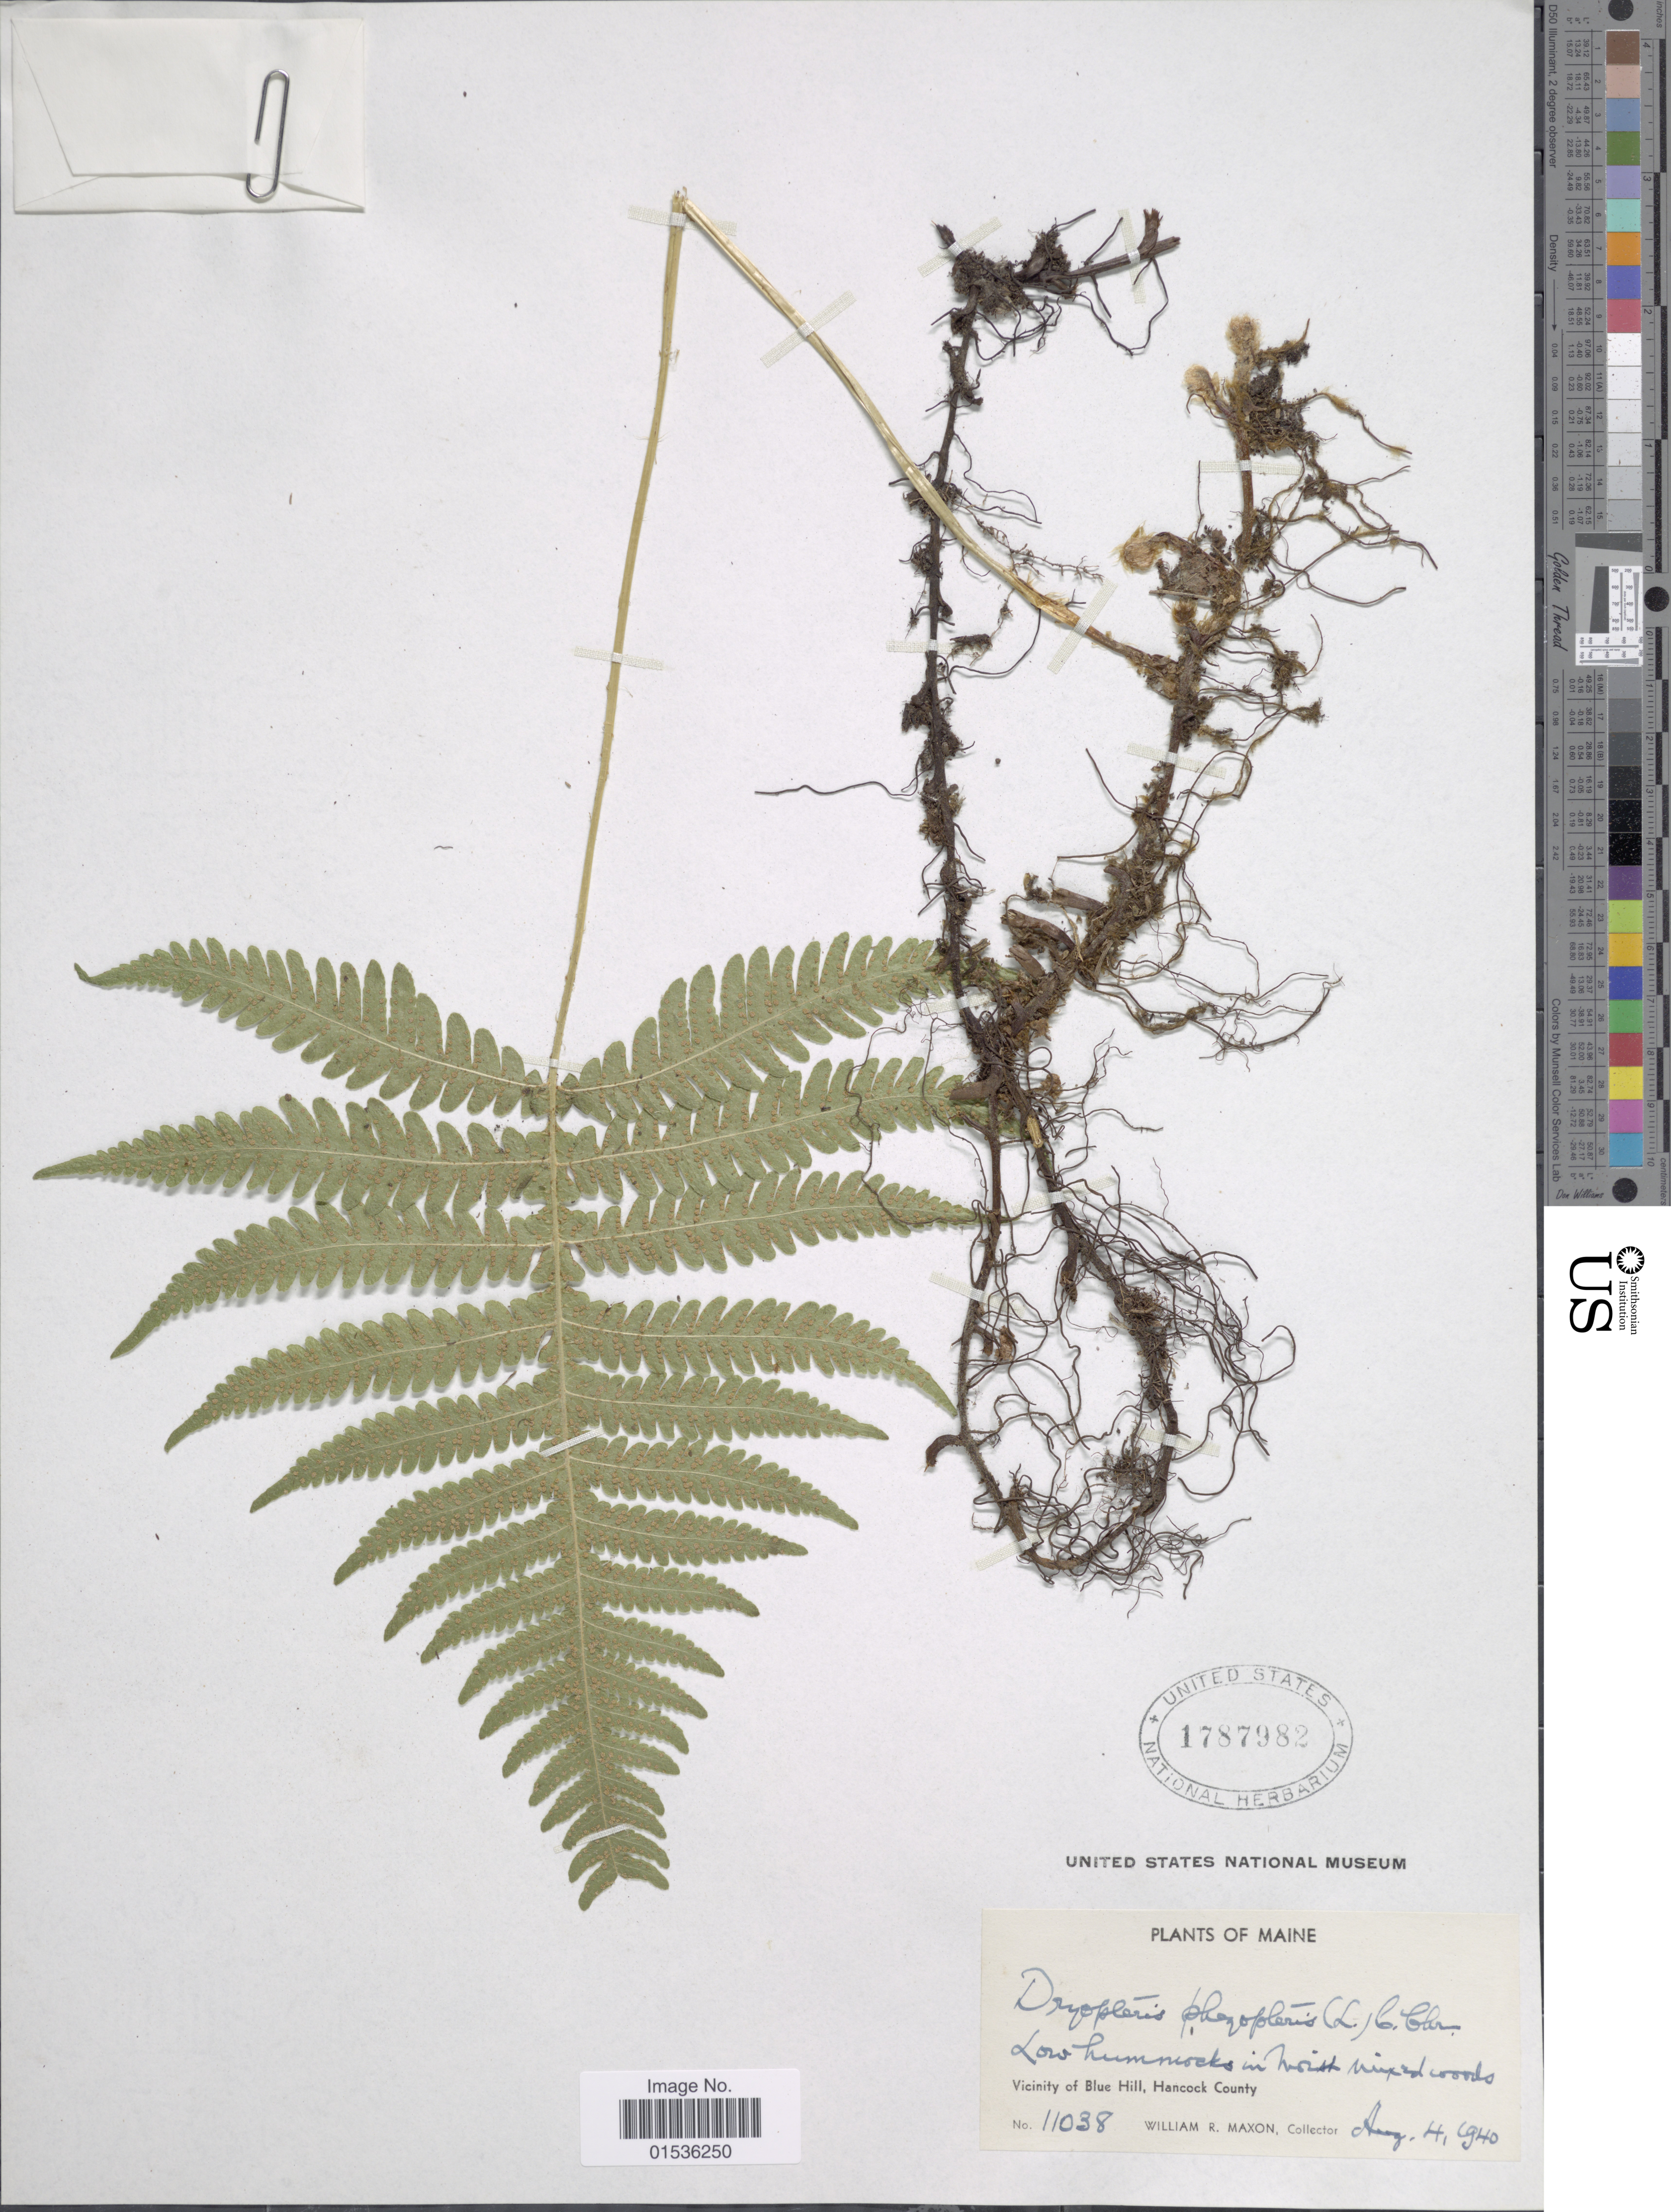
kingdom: Plantae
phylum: Tracheophyta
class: Polypodiopsida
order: Polypodiales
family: Thelypteridaceae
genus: Phegopteris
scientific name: Phegopteris connectilis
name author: (Michx.) Watt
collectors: W. R. Maxon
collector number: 11038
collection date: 1940-08-04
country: United States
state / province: Maine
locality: Maine, Vicinity of Blue Hill,Hancock County.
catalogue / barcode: US 1787982